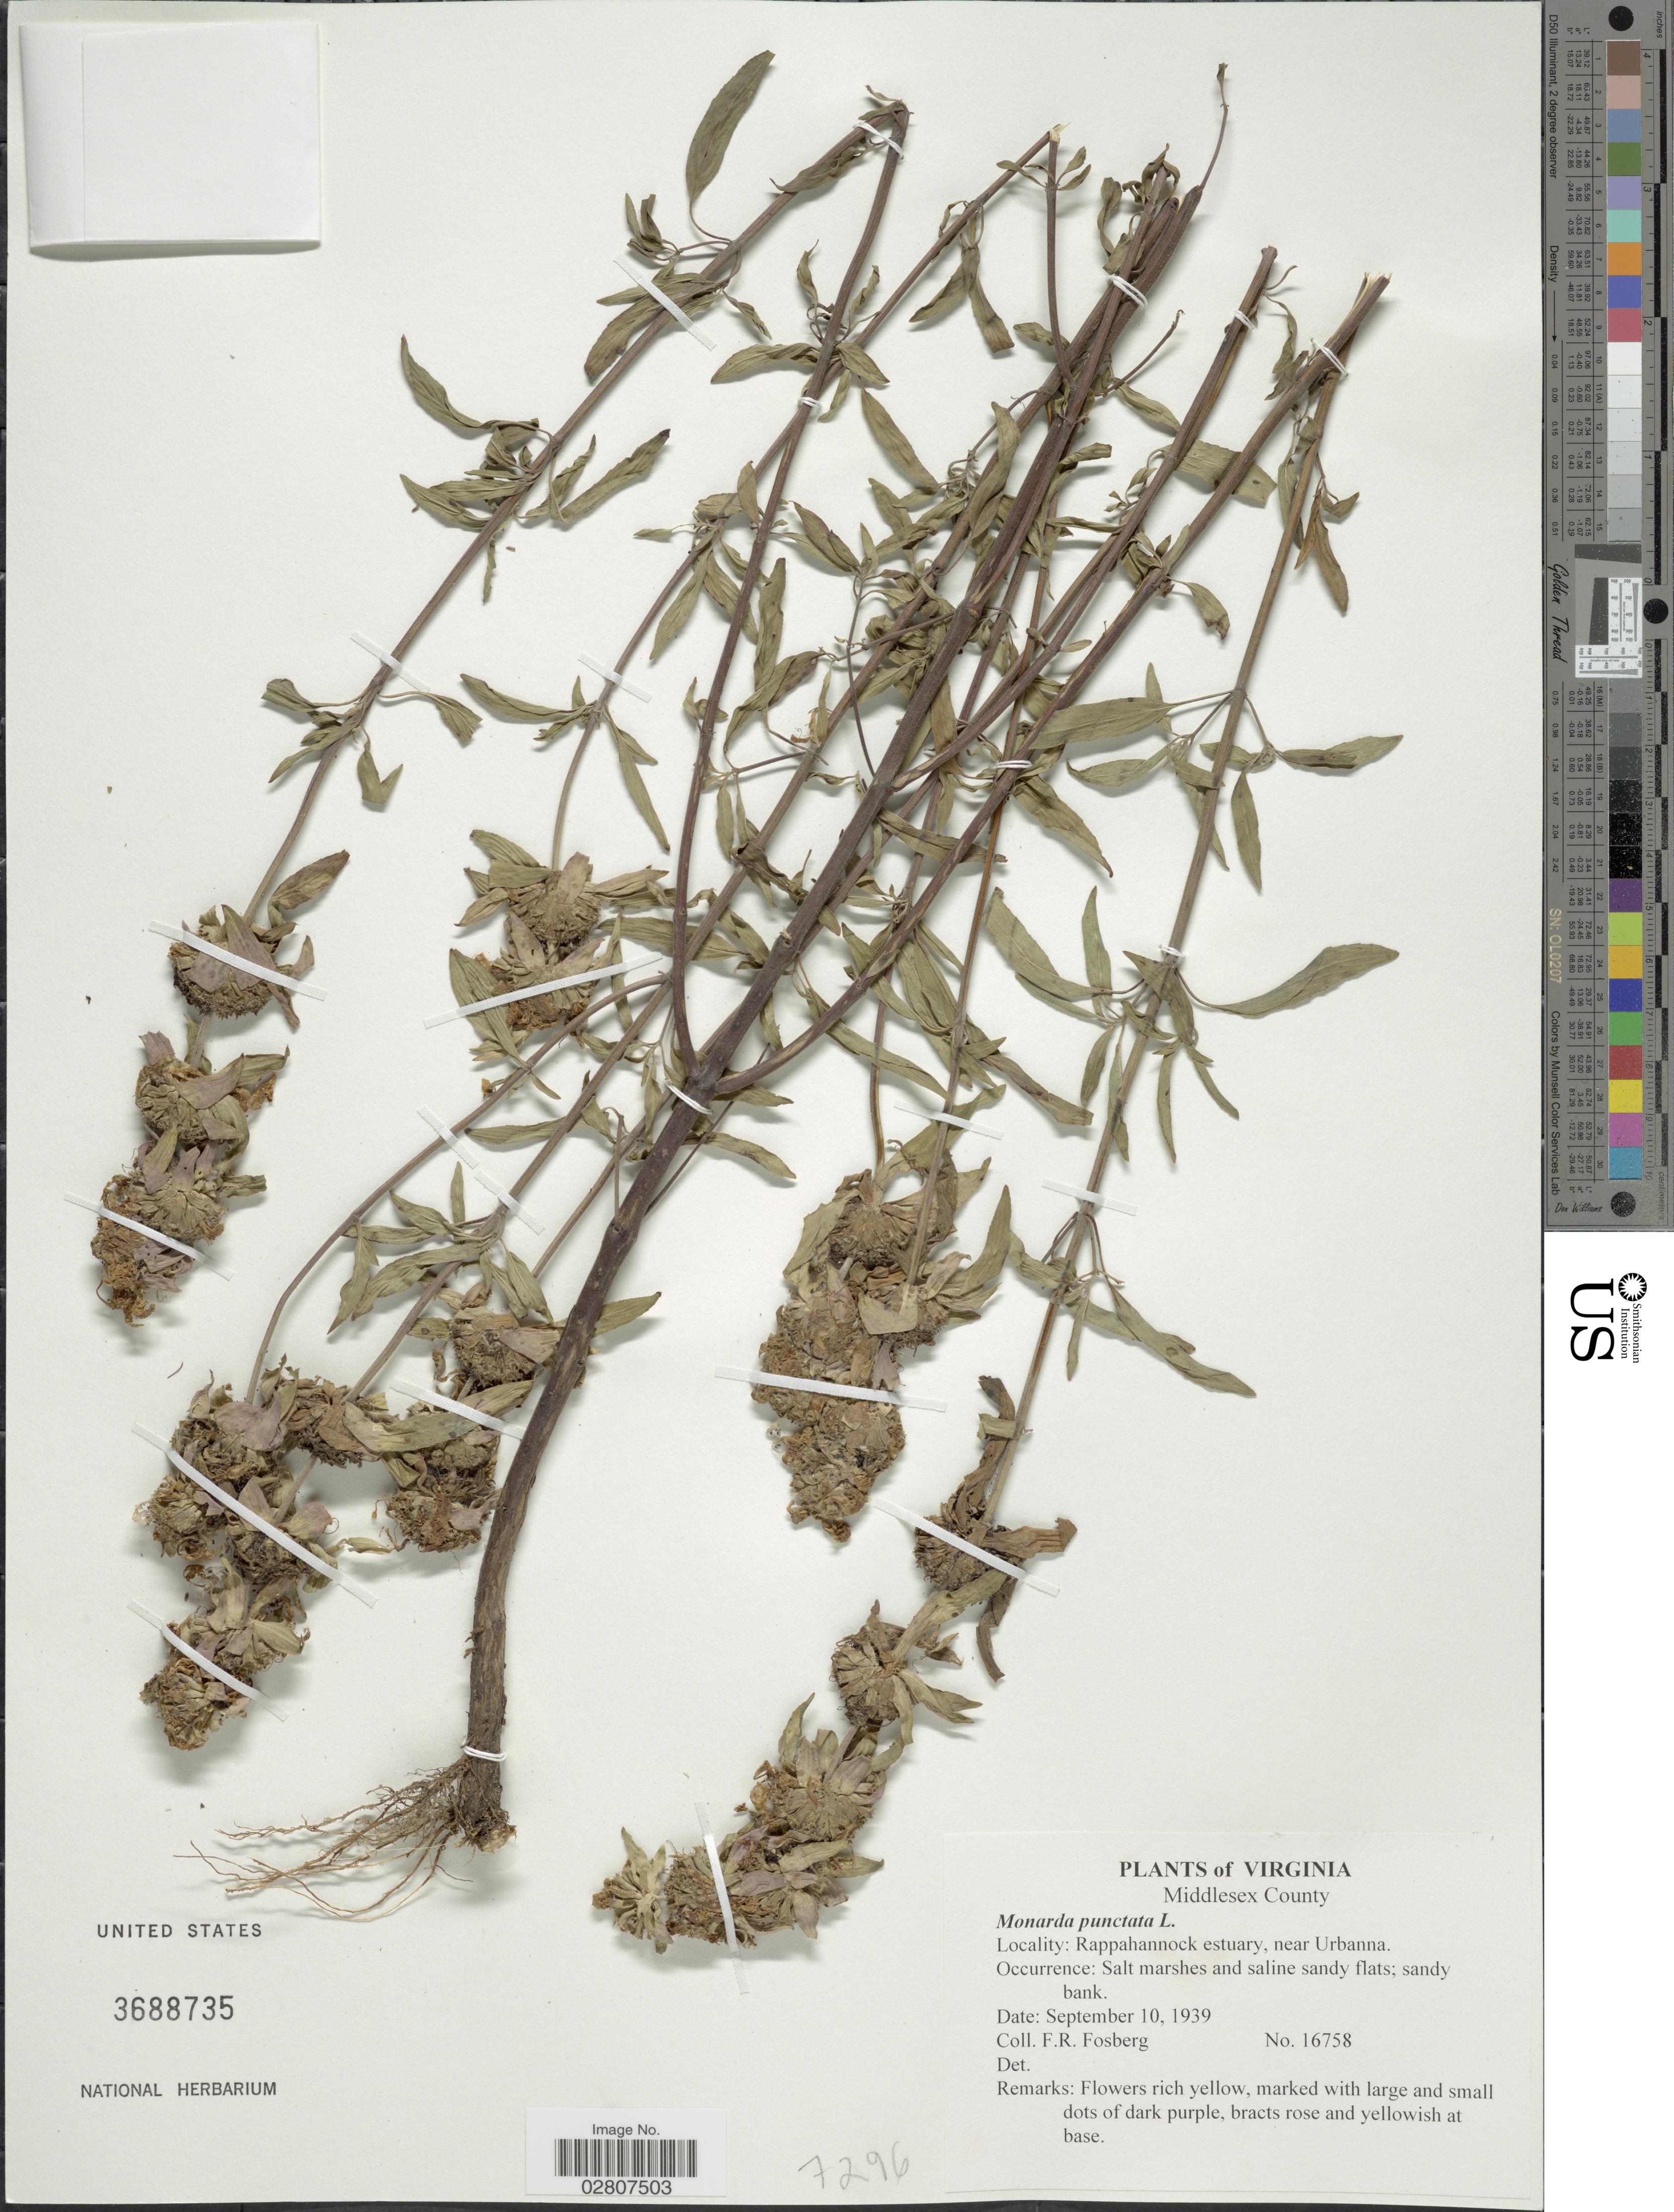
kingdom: Plantae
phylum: Tracheophyta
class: Magnoliopsida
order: Lamiales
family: Lamiaceae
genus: Monarda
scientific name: Monarda punctata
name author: L.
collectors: F. R. Fosberg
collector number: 16758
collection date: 1939-09-10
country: United States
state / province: Virginia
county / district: Middlesex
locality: Middlesex County. Rappahannock estuary, near Urbanna.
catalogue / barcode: US 3688735